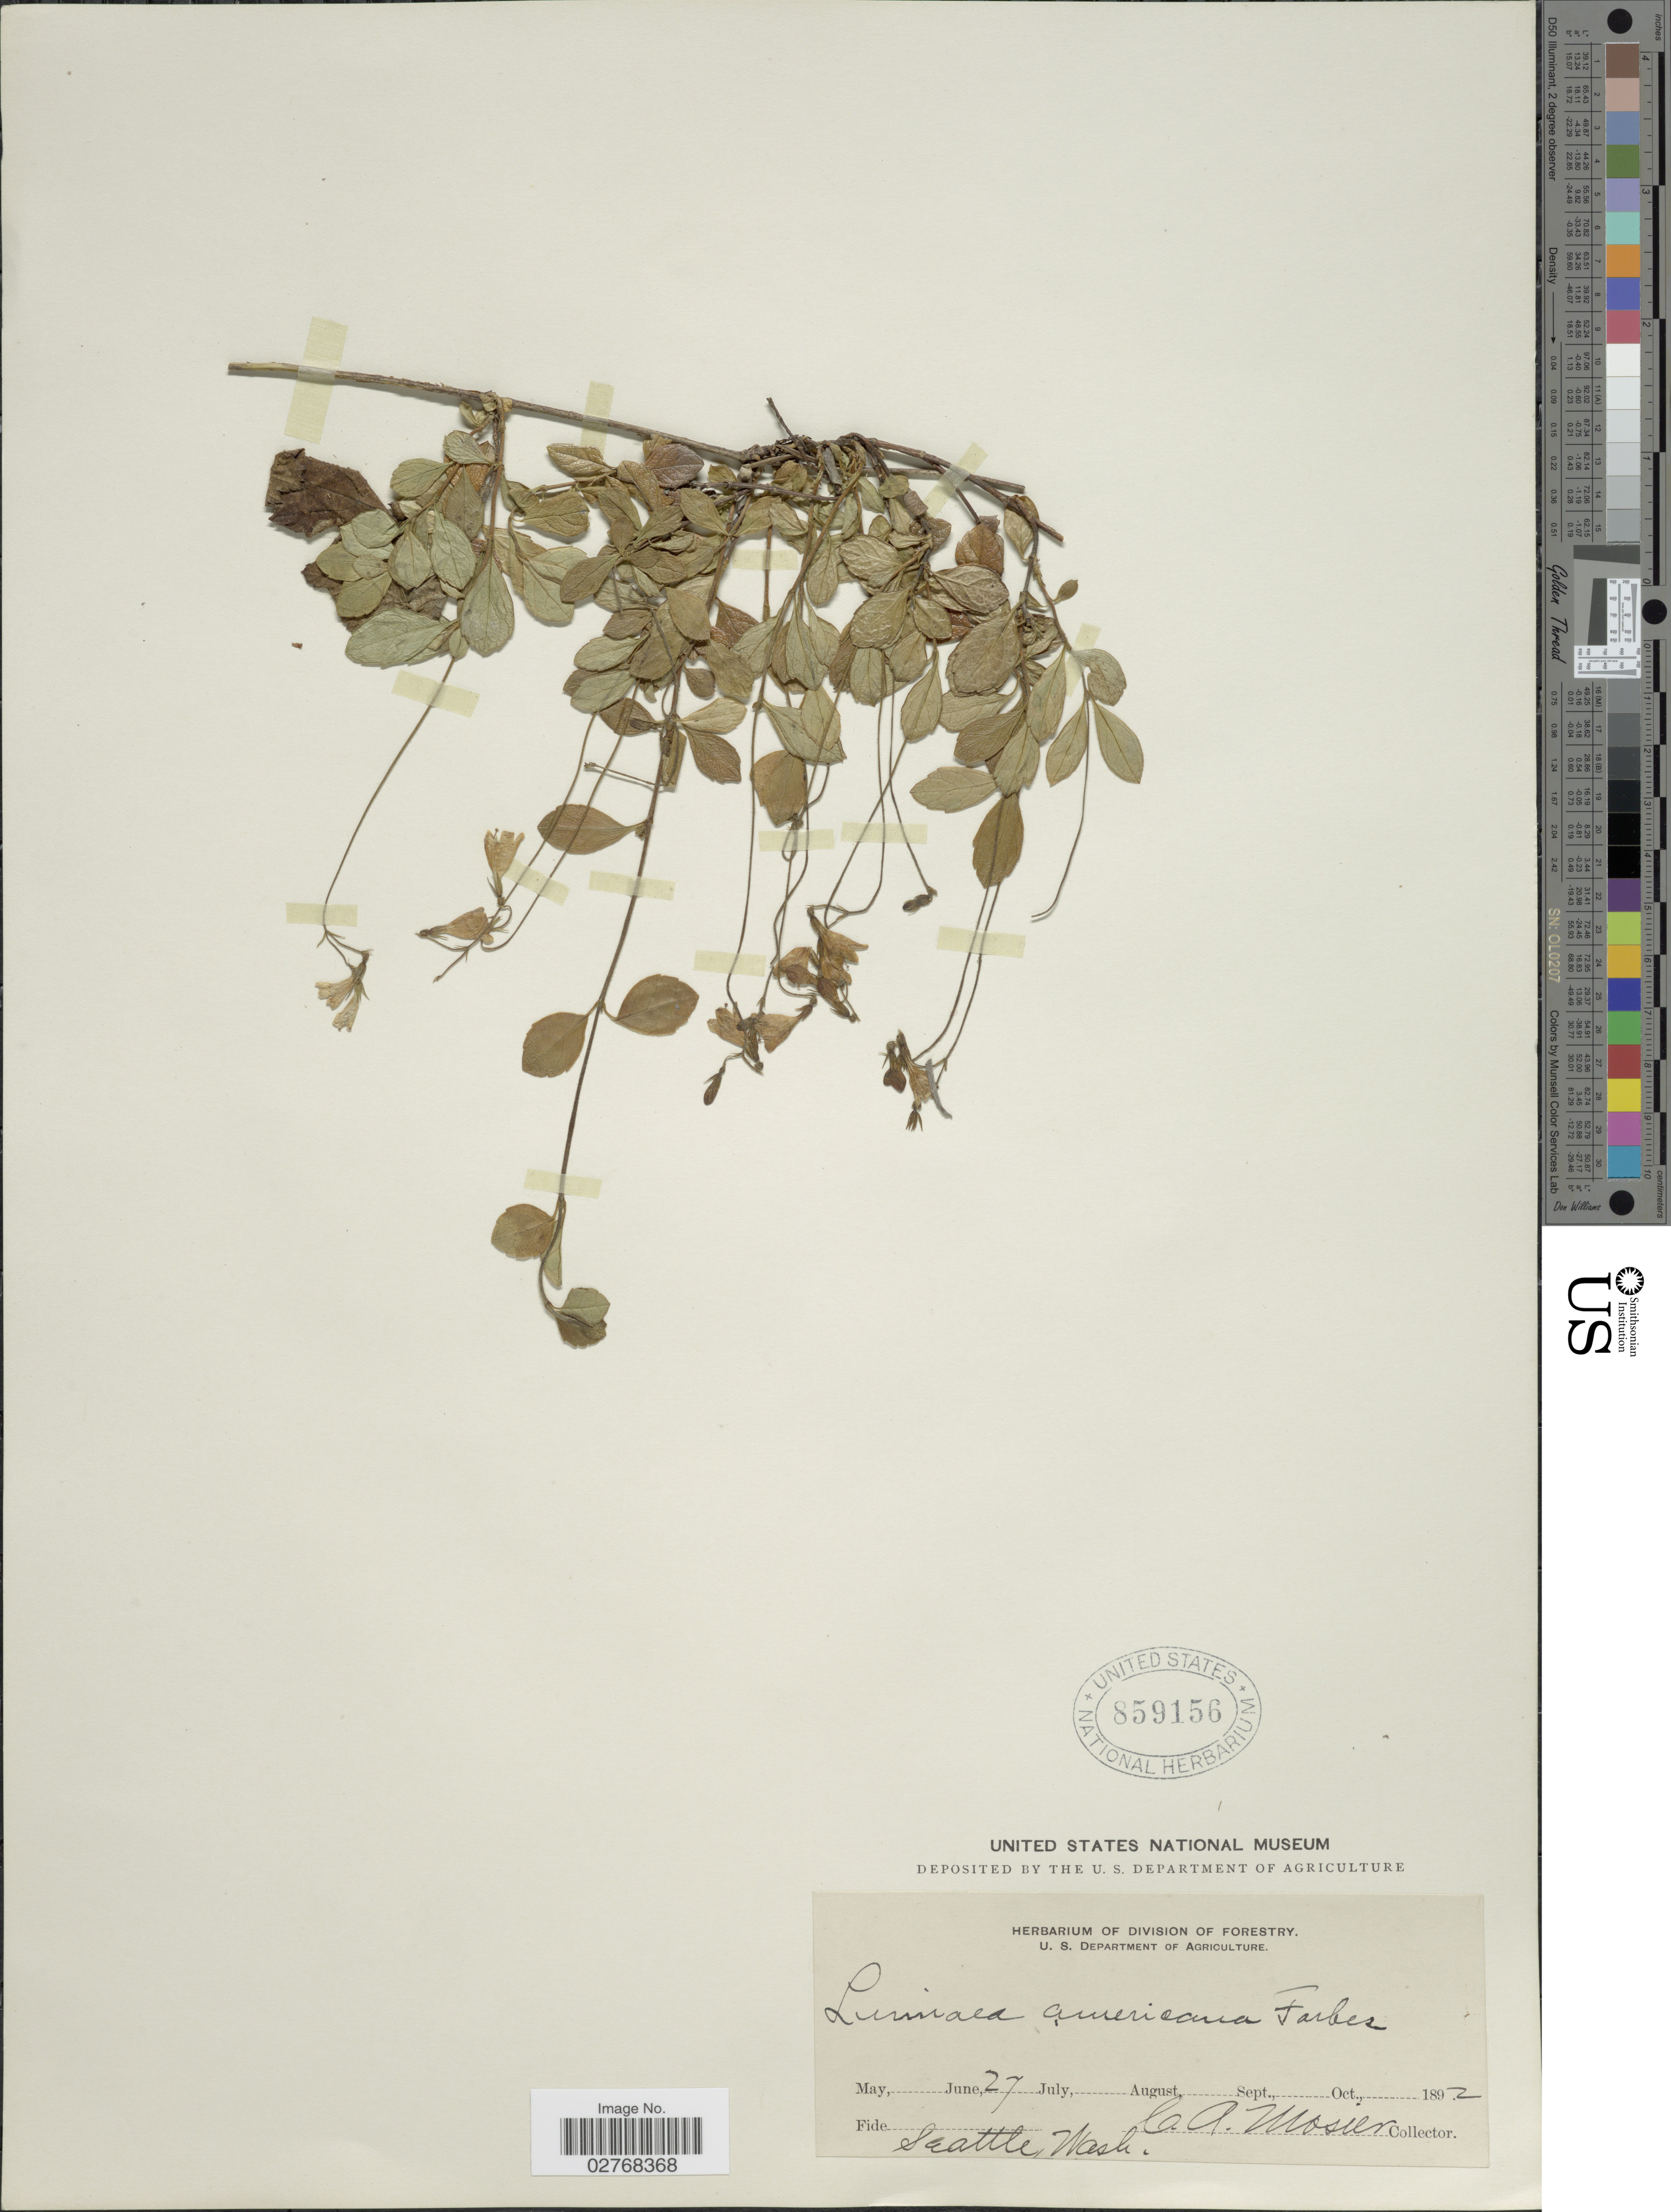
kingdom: Plantae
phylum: Tracheophyta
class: Magnoliopsida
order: Dipsacales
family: Caprifoliaceae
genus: Linnaea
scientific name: Linnaea borealis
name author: L.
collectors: C. A. Mosier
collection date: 1892-06-27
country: United States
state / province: Washington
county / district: King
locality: Seattle.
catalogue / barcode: US 859156